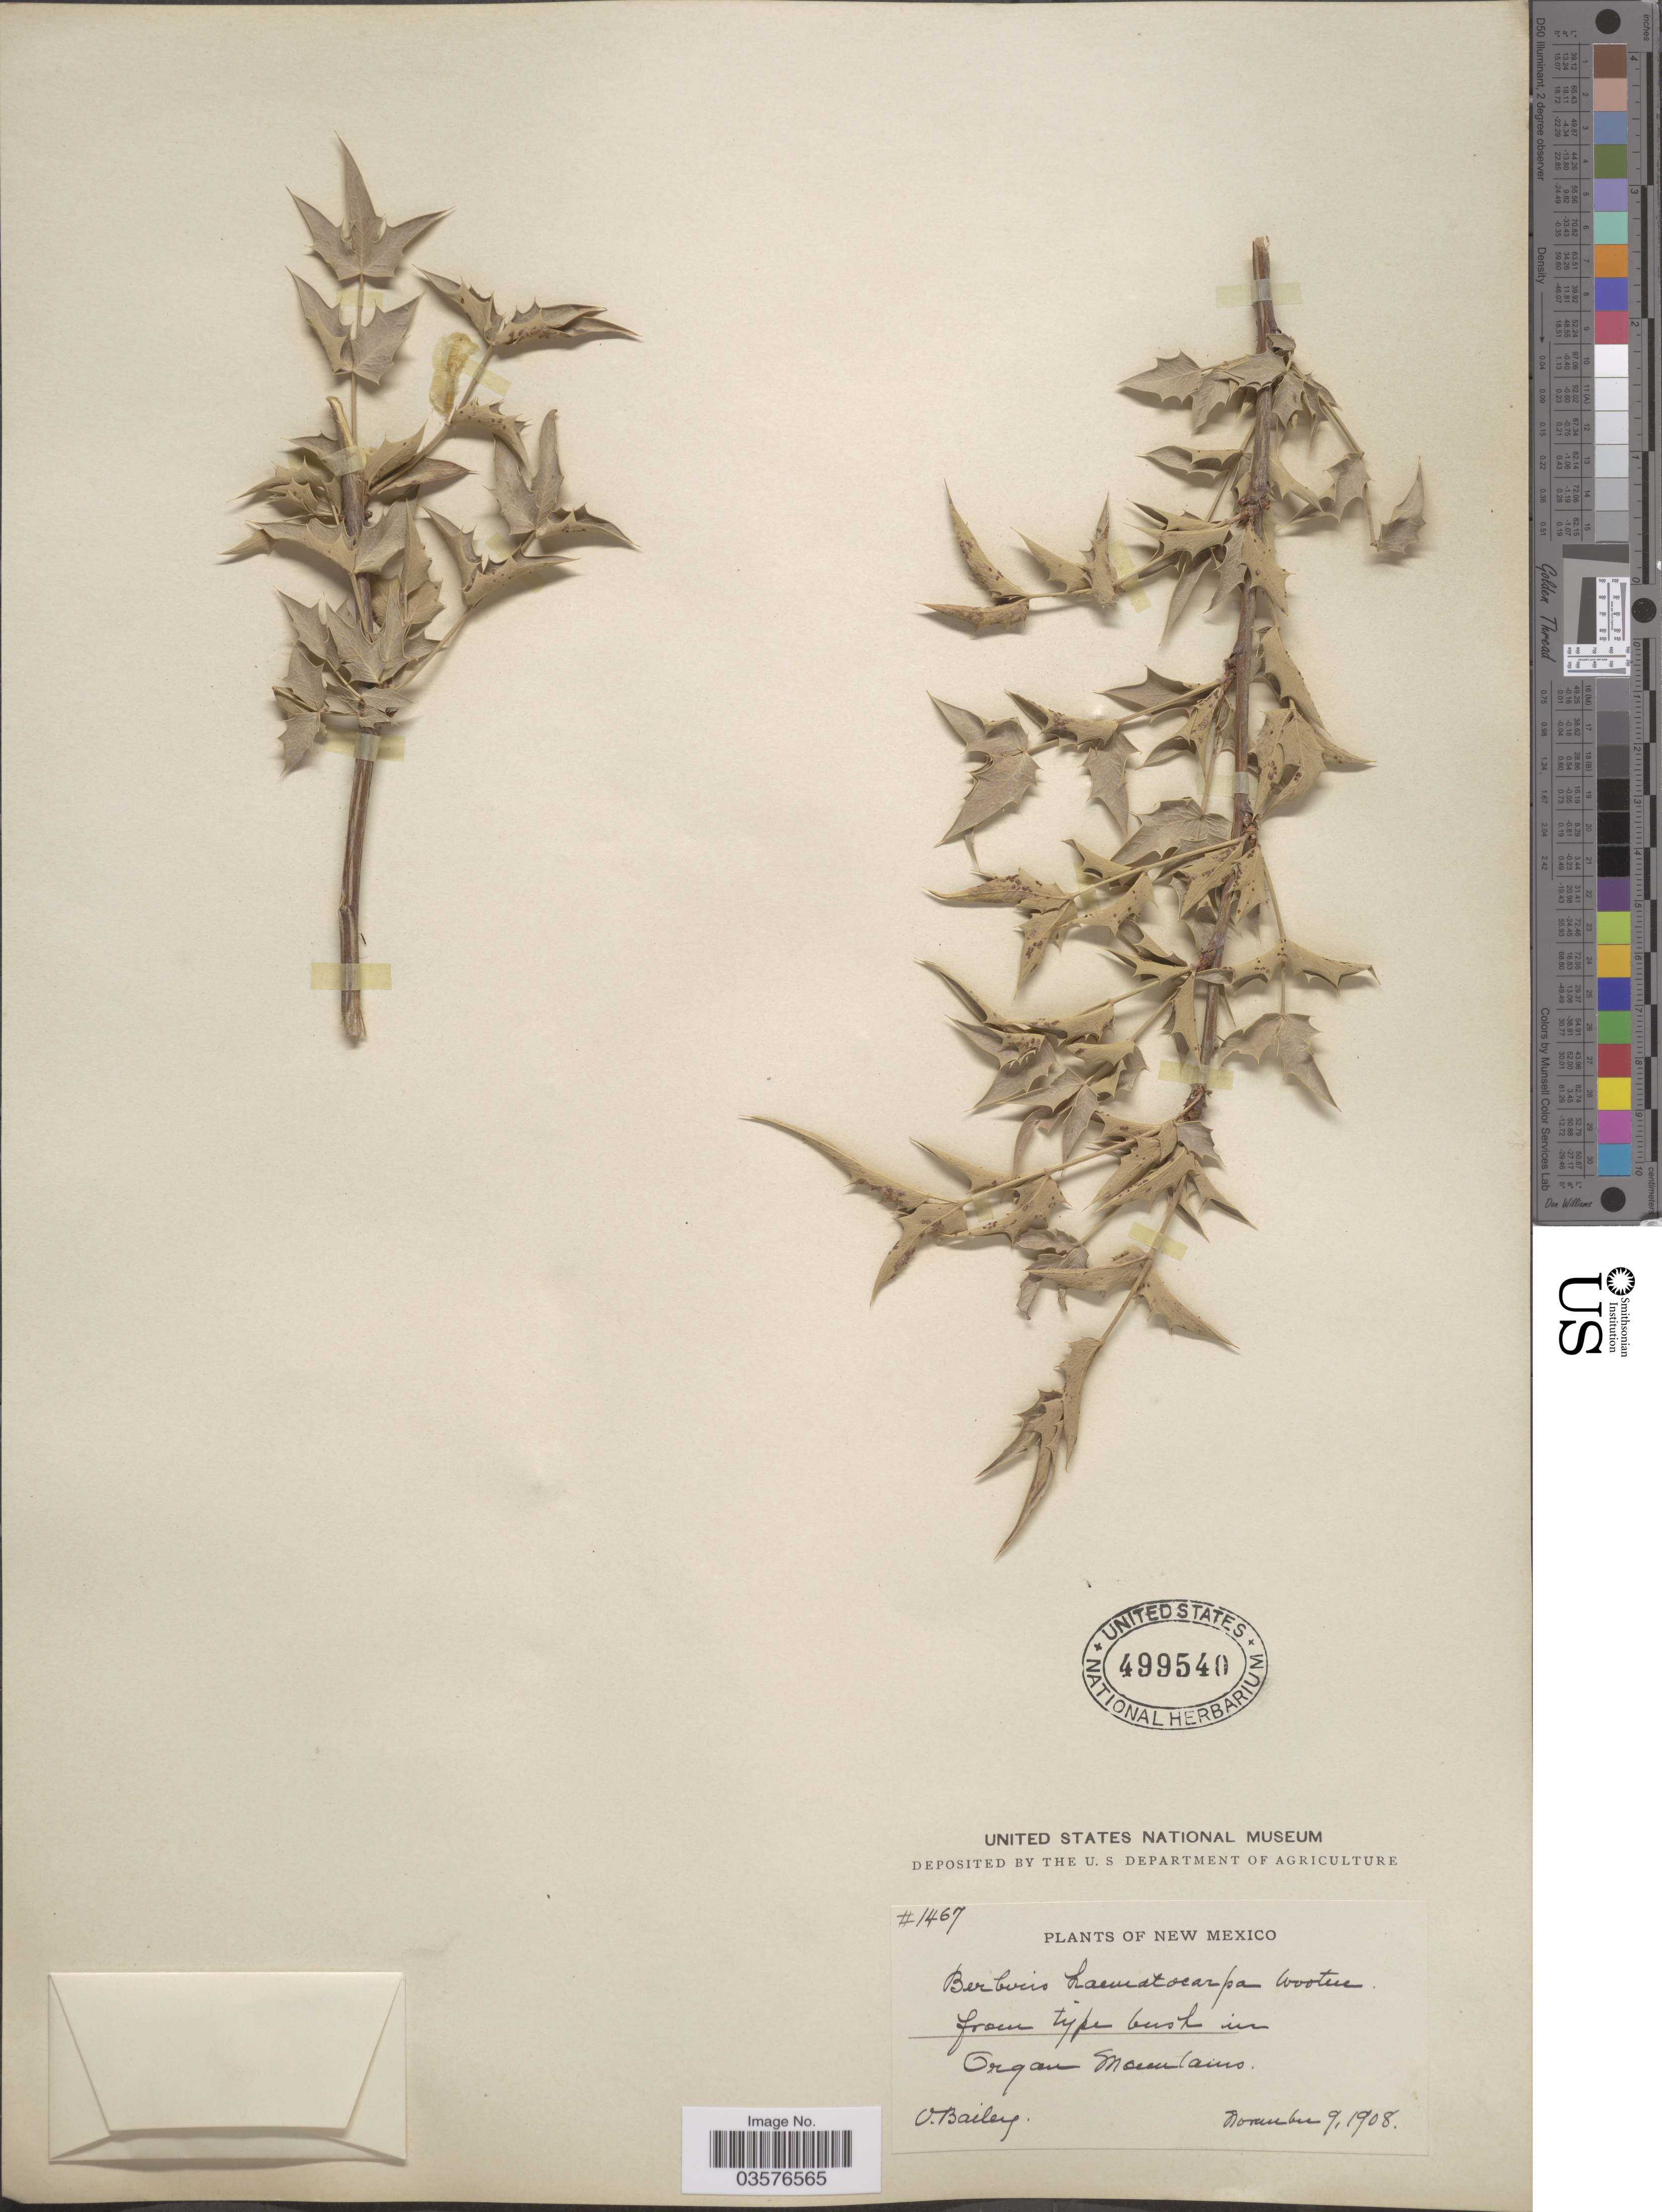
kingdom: Plantae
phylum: Tracheophyta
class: Magnoliopsida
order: Ranunculales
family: Berberidaceae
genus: Mahonia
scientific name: Mahonia haematocarpa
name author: (Wooton) Fedde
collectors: V. Bailey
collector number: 1467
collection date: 1908-11-09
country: United States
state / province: New Mexico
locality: Organ Mountains.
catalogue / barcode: US 499540